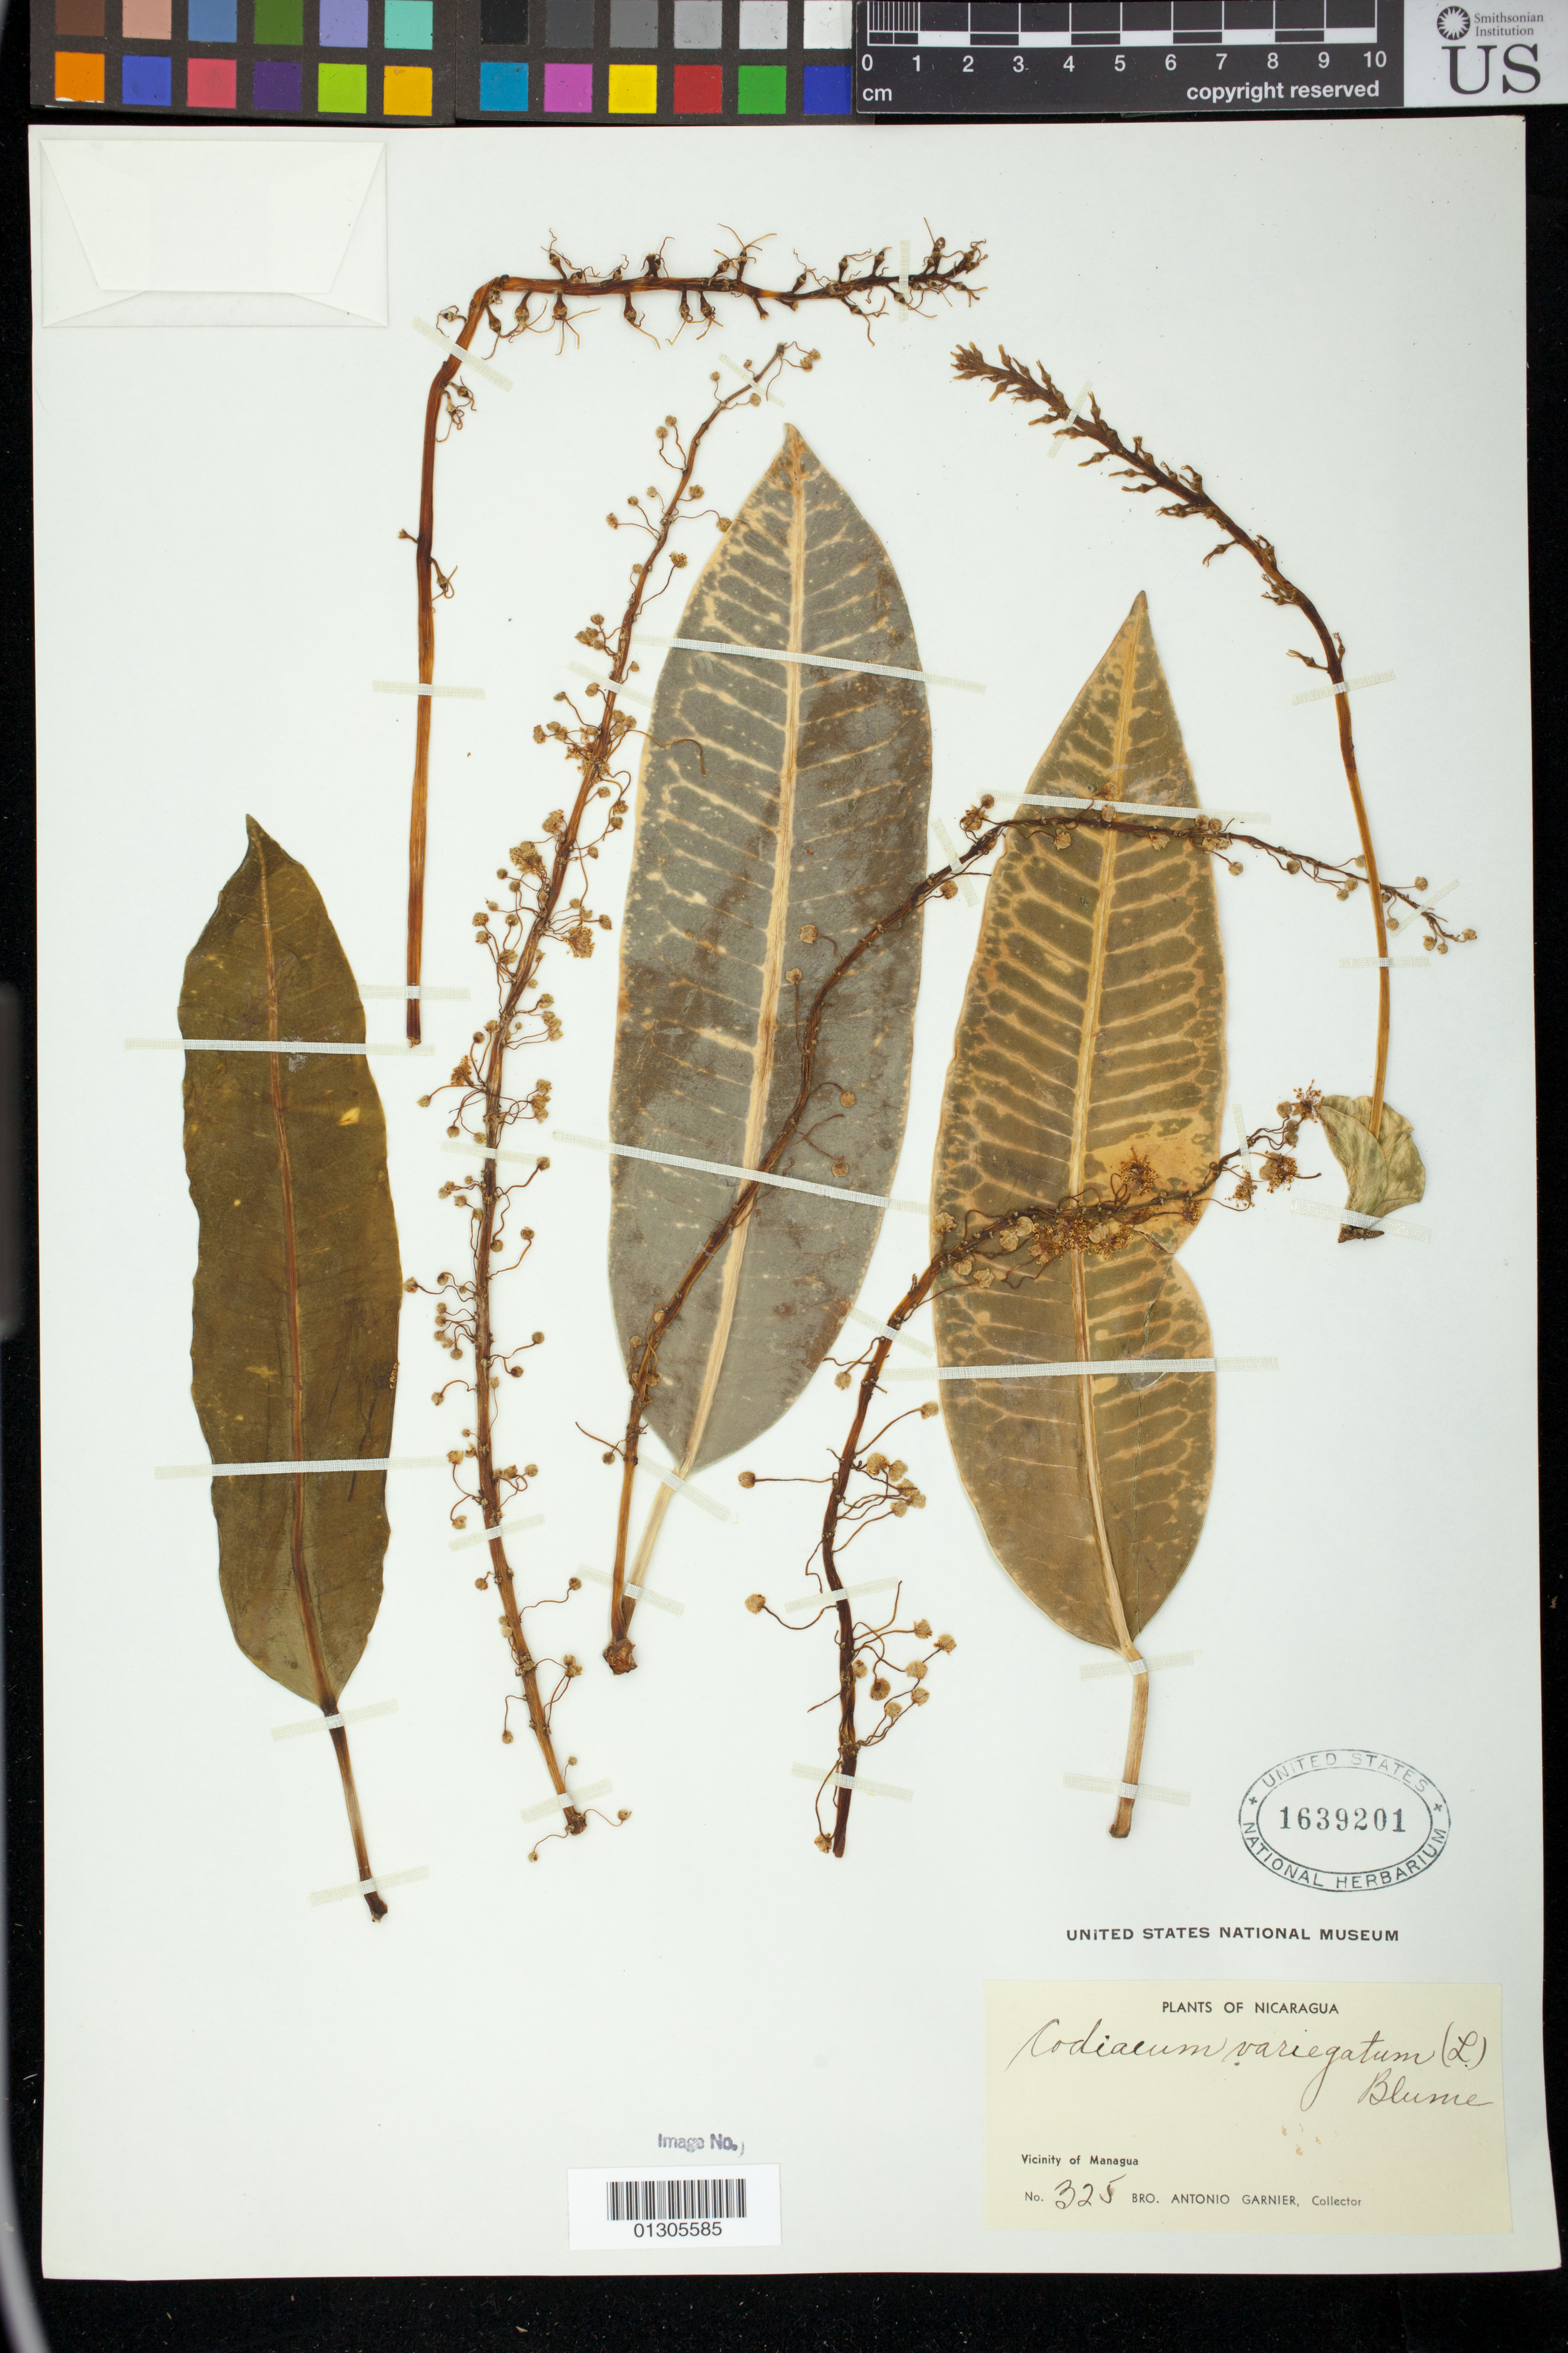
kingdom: Plantae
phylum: Tracheophyta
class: Magnoliopsida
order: Malpighiales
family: Euphorbiaceae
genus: Codiaeum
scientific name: Codiaeum variegatum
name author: (L.) Rumph. ex A. Juss.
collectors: Bro. A. Garnier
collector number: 325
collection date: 1932/1935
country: Nicaragua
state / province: Managua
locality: Vicinity of Managua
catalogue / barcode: US 1639201